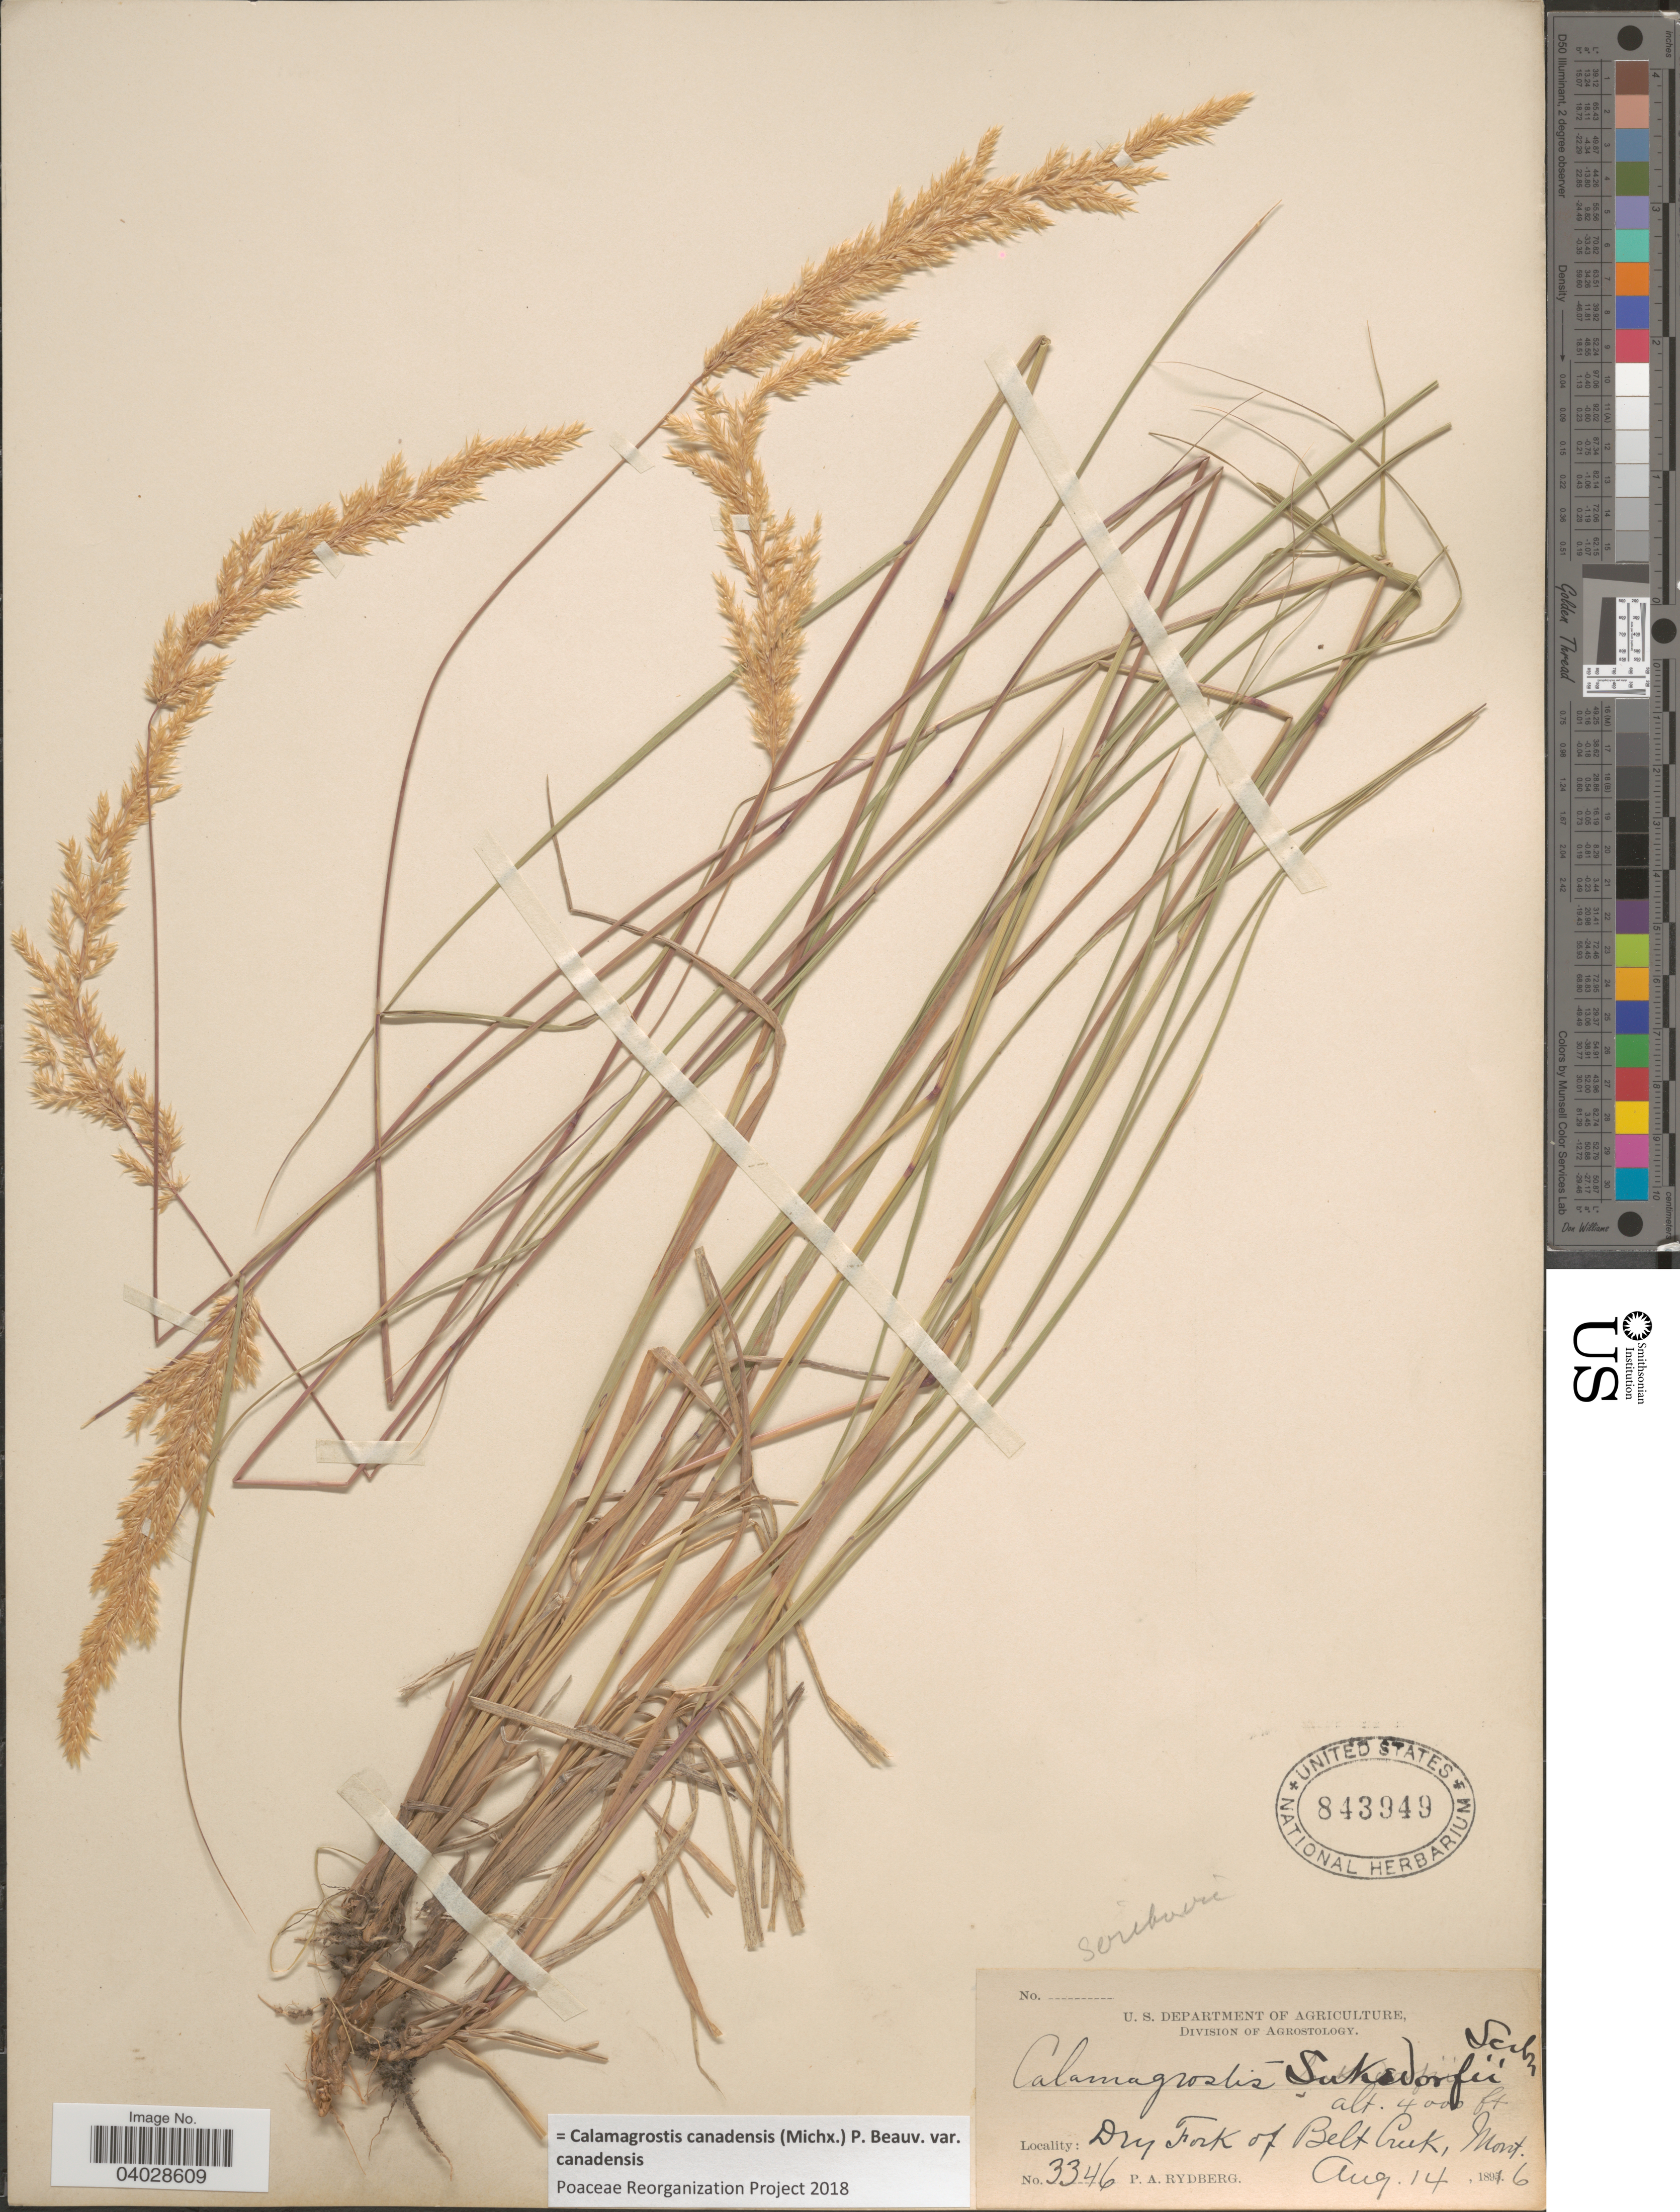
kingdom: Plantae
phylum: Tracheophyta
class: Liliopsida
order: Poales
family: Poaceae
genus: Calamagrostis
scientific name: Calamagrostis canadensis var. canadensis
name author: (Michx.) P. Beauv.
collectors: P. A. Rydberg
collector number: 3346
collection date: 1896-08-14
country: United States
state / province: Montana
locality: Dry Fork of Belt Creek.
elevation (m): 1219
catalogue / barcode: US 843949